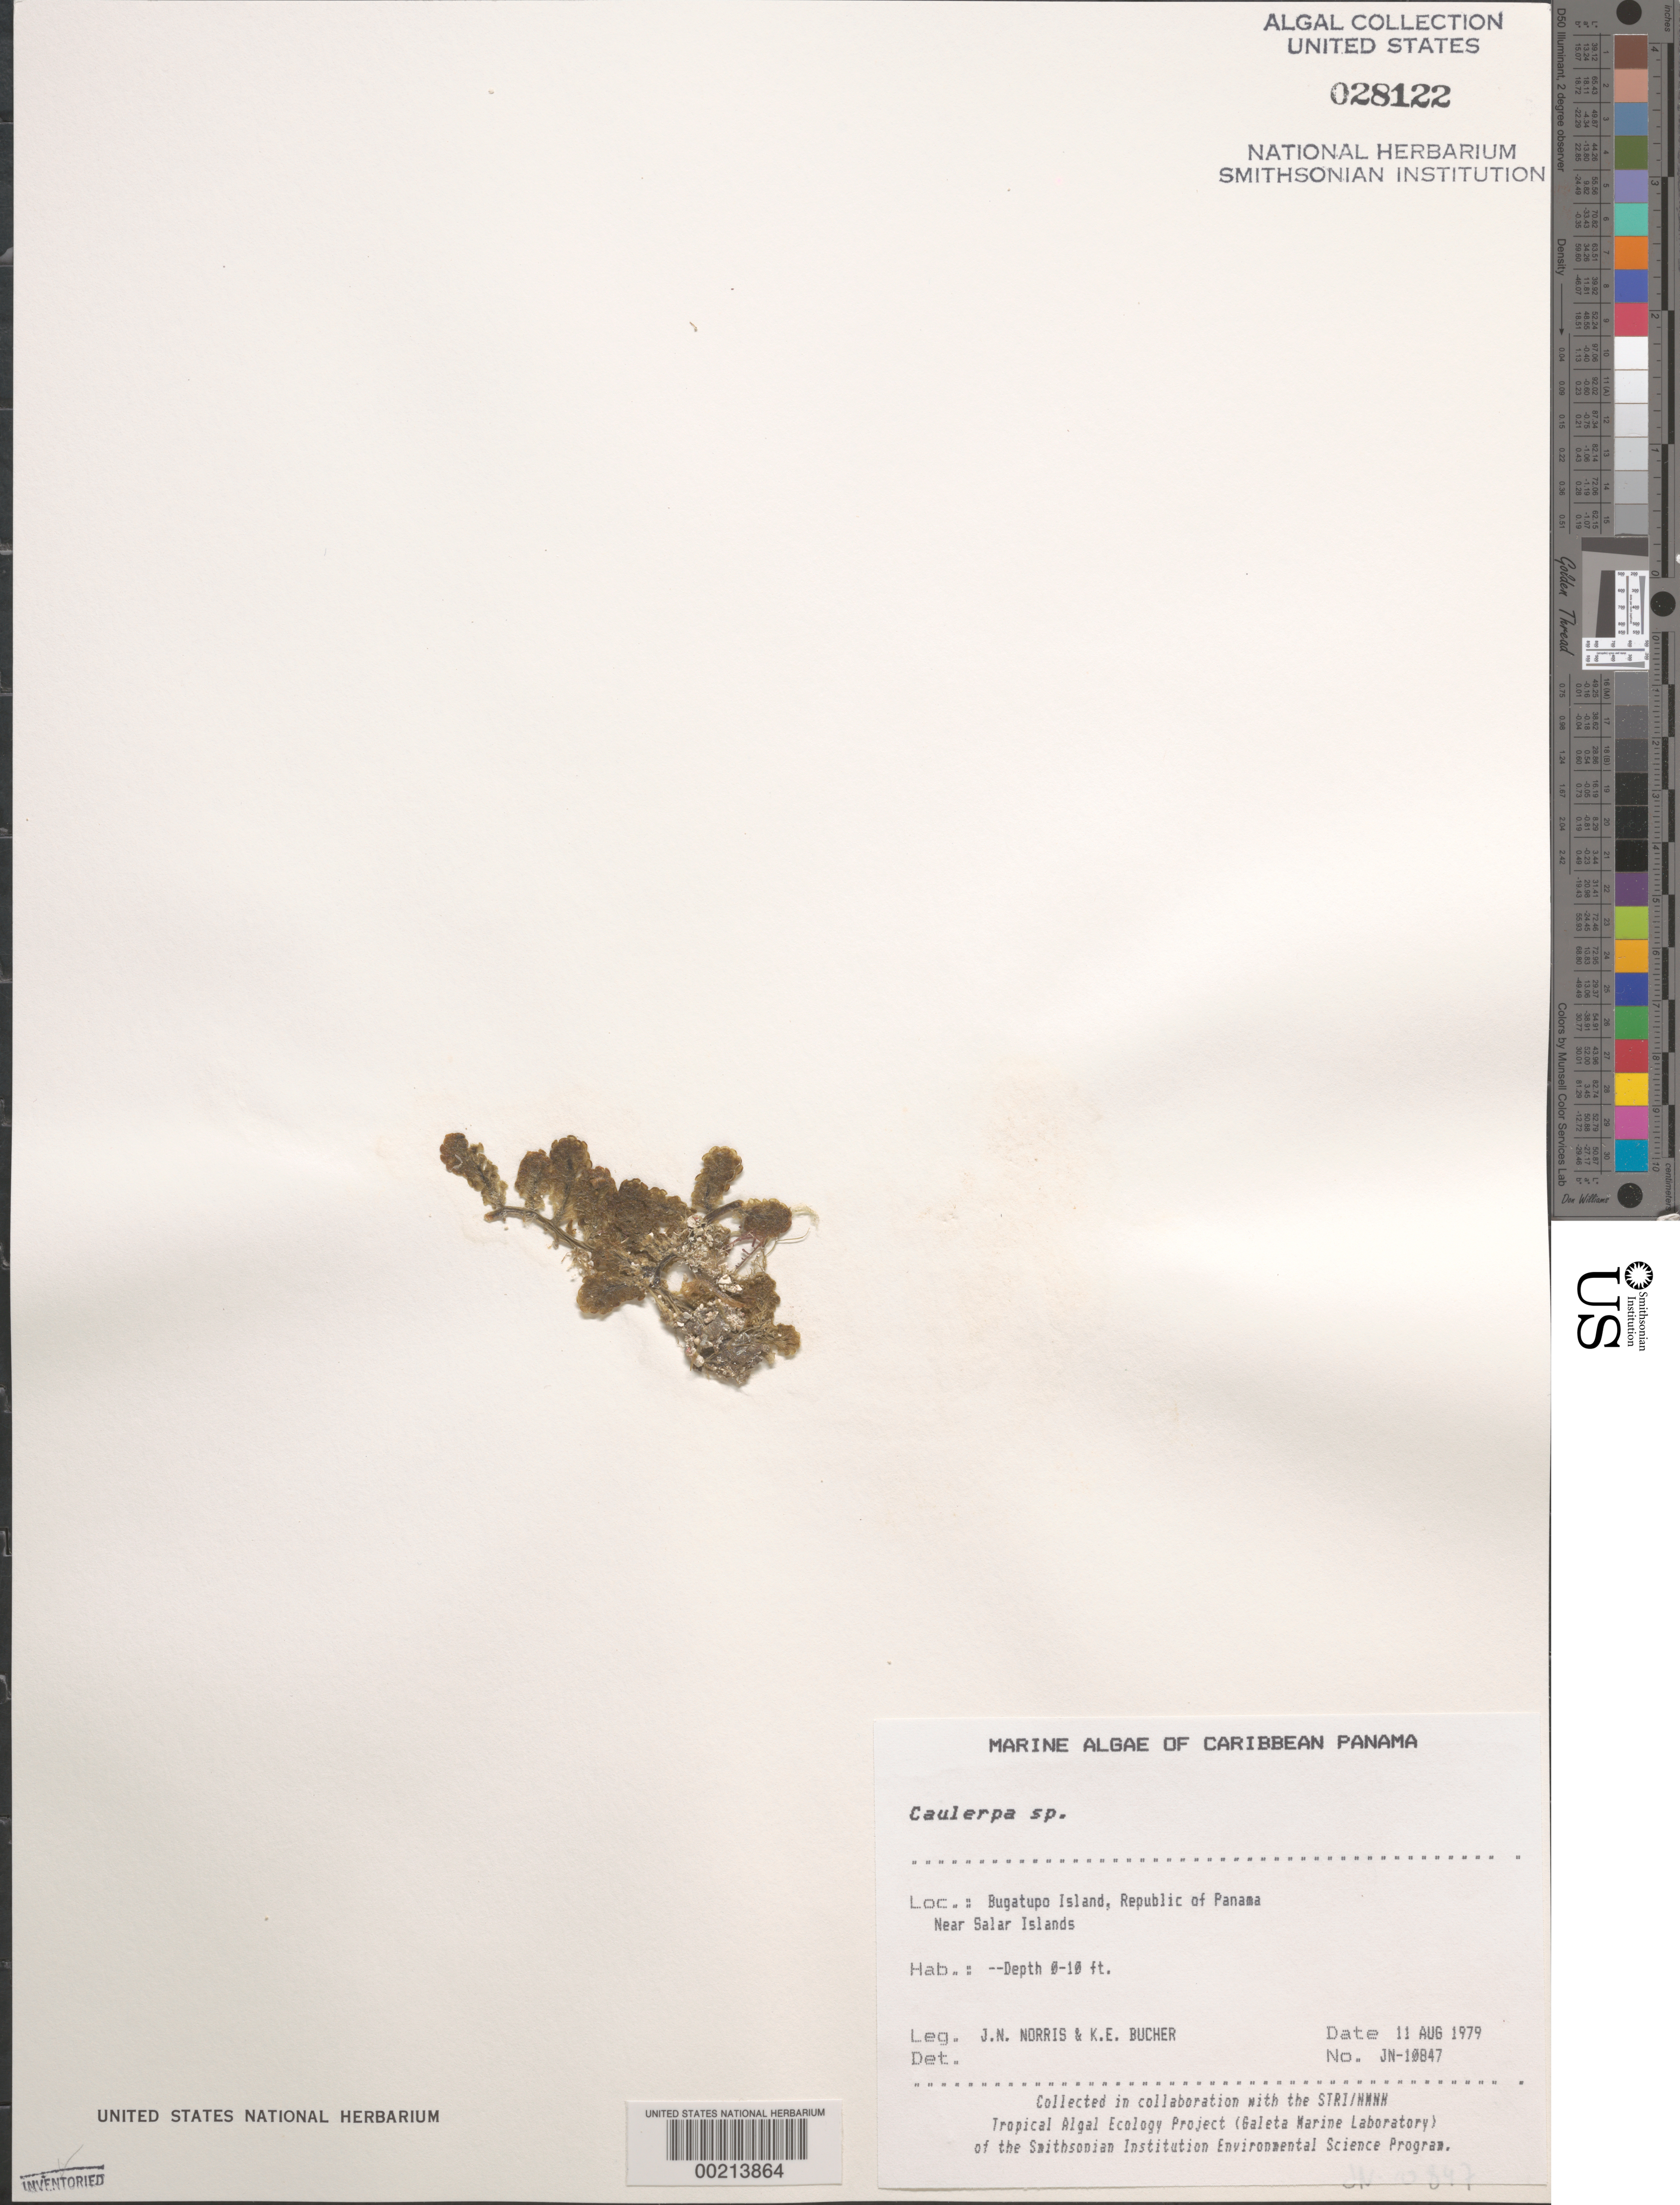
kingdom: Plantae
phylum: Chlorophyta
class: Ulvophyceae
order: Bryopsidales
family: Caulerpaceae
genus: Caulerpa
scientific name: Caulerpa sp.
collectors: J. N. Norris & K. E. Bucher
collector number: JN-10847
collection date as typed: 11 Aug 1979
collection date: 1979-08-11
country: Panama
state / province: Kuna Yala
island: Bugatupo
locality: Near Salar Islands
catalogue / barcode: US 28122